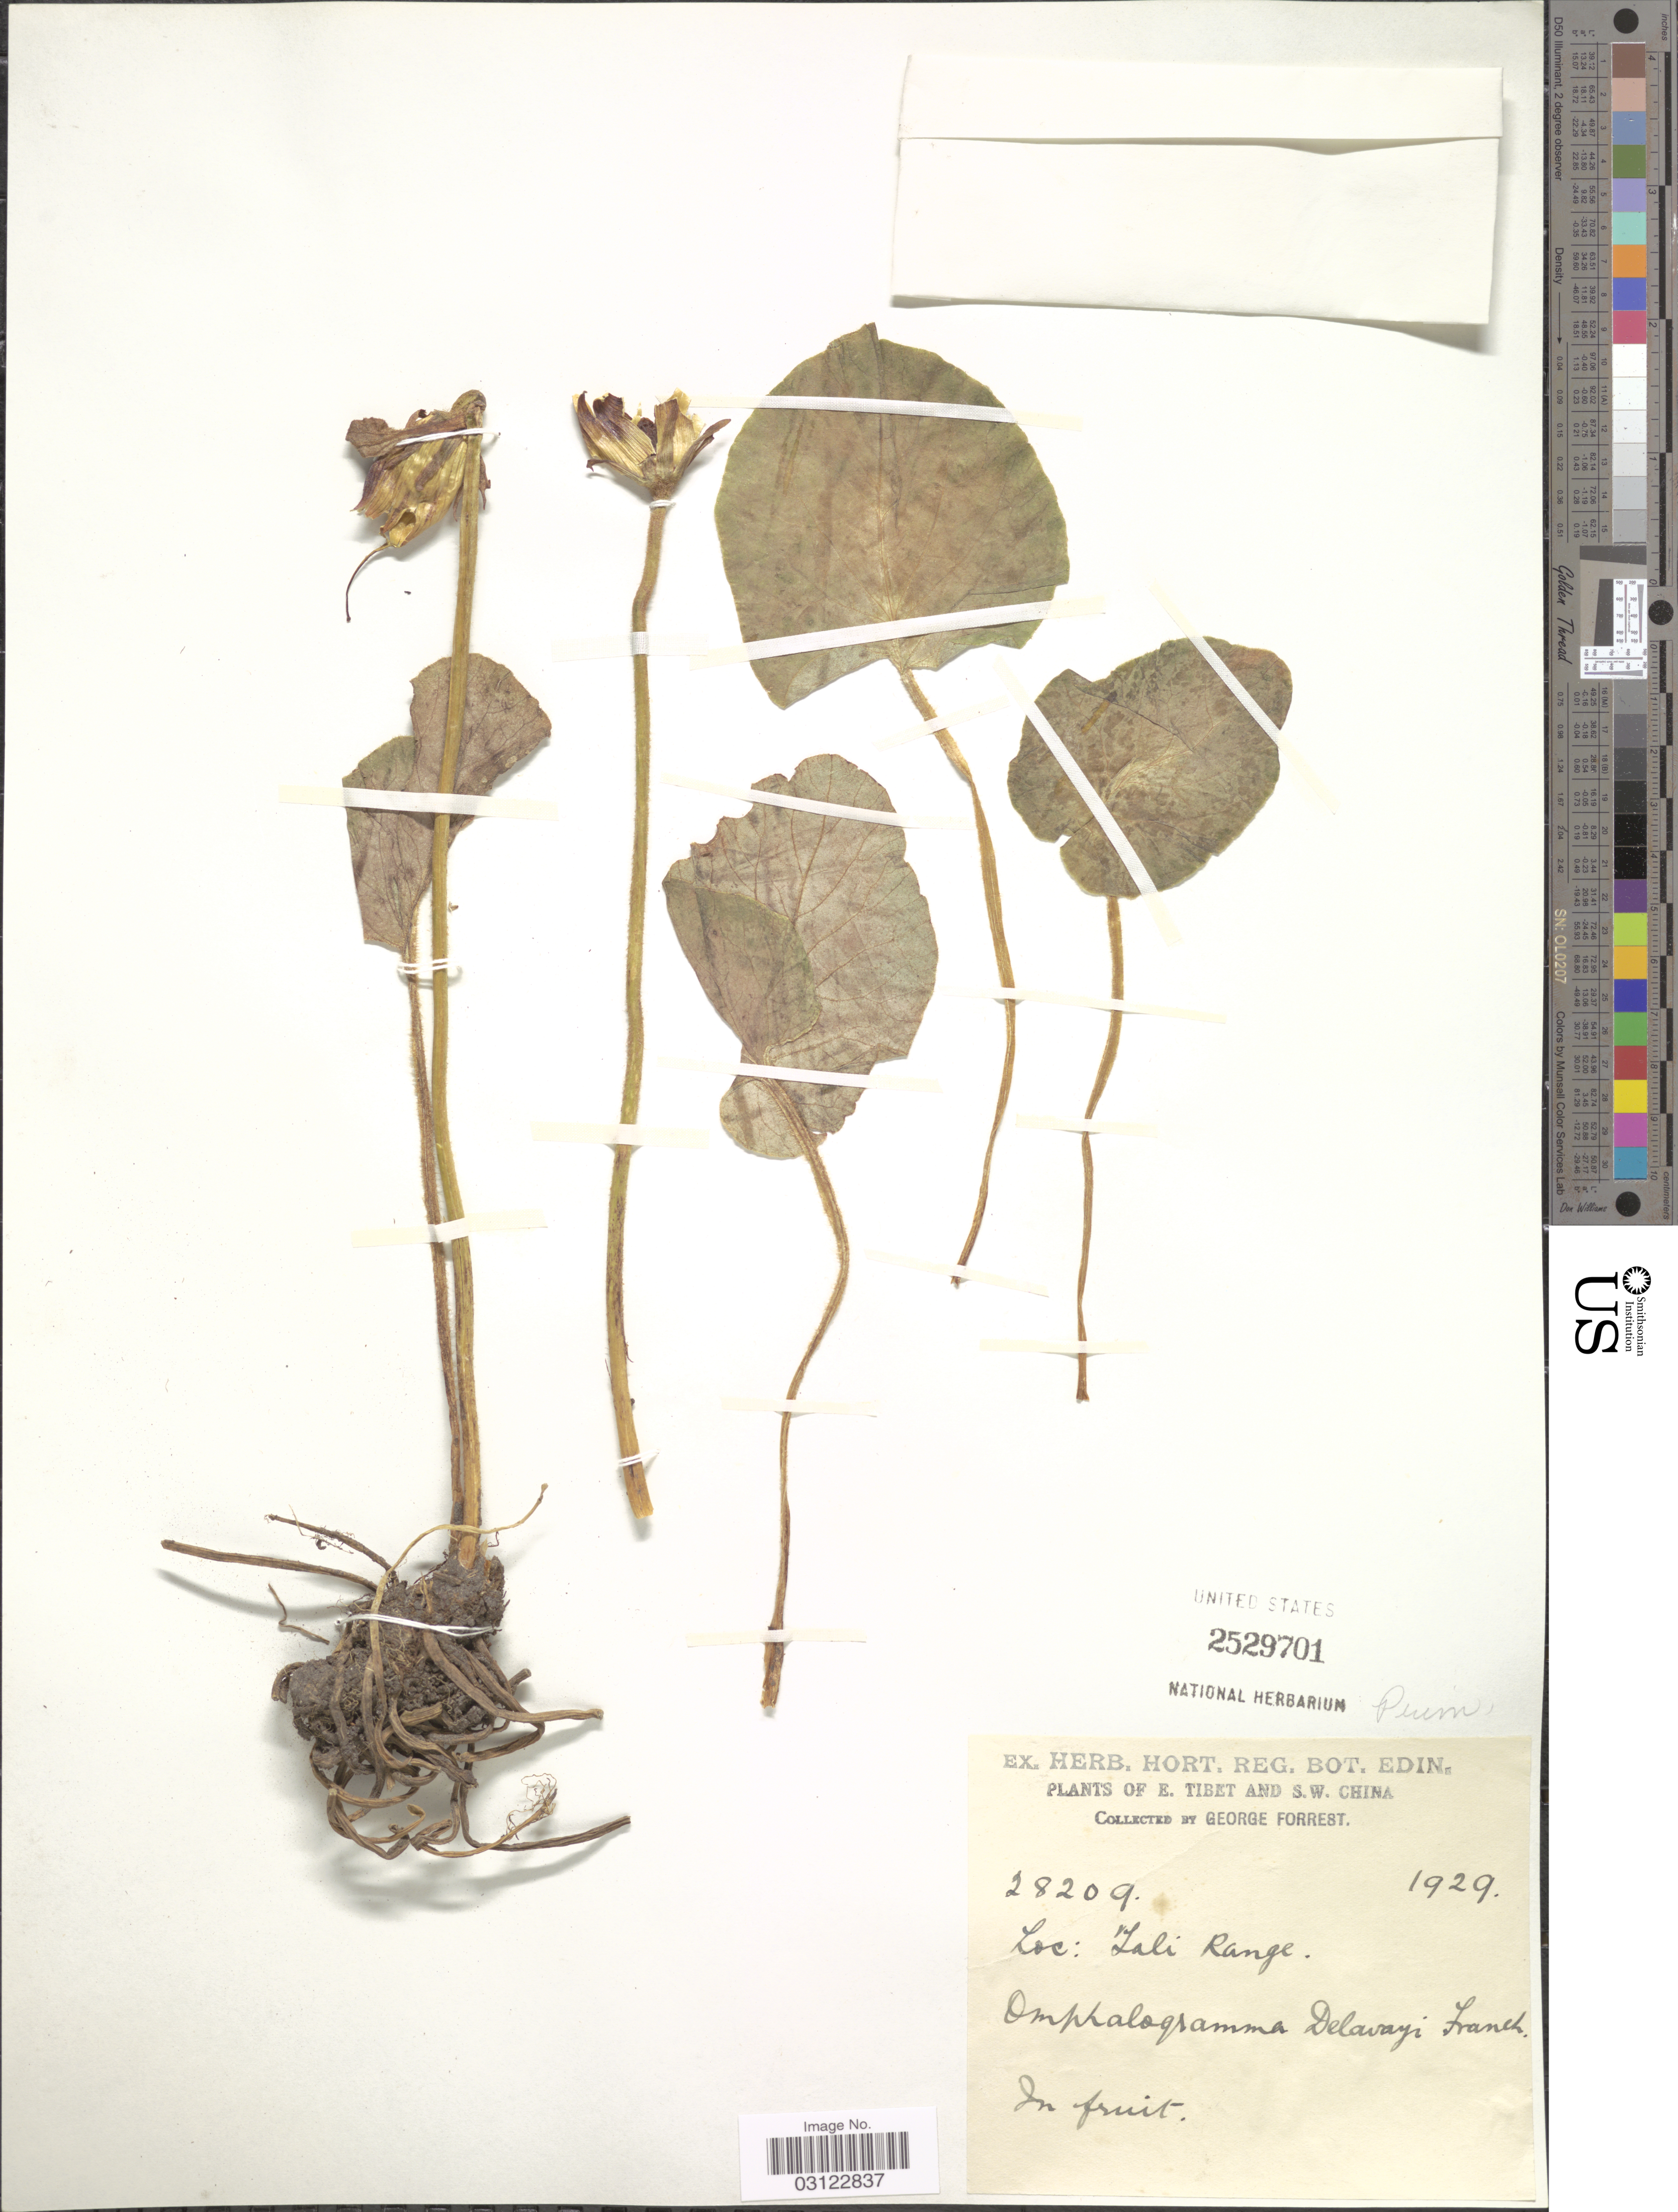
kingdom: Plantae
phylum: Tracheophyta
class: Magnoliopsida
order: Ericales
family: Primulaceae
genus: Omphalogramma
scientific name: Omphalogramma delavayi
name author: (Franch.) Franch.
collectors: G. Forrest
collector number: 28209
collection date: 1929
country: China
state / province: Xizang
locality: E. Tibet and S.W. China. Tali Range.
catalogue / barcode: US 2529701